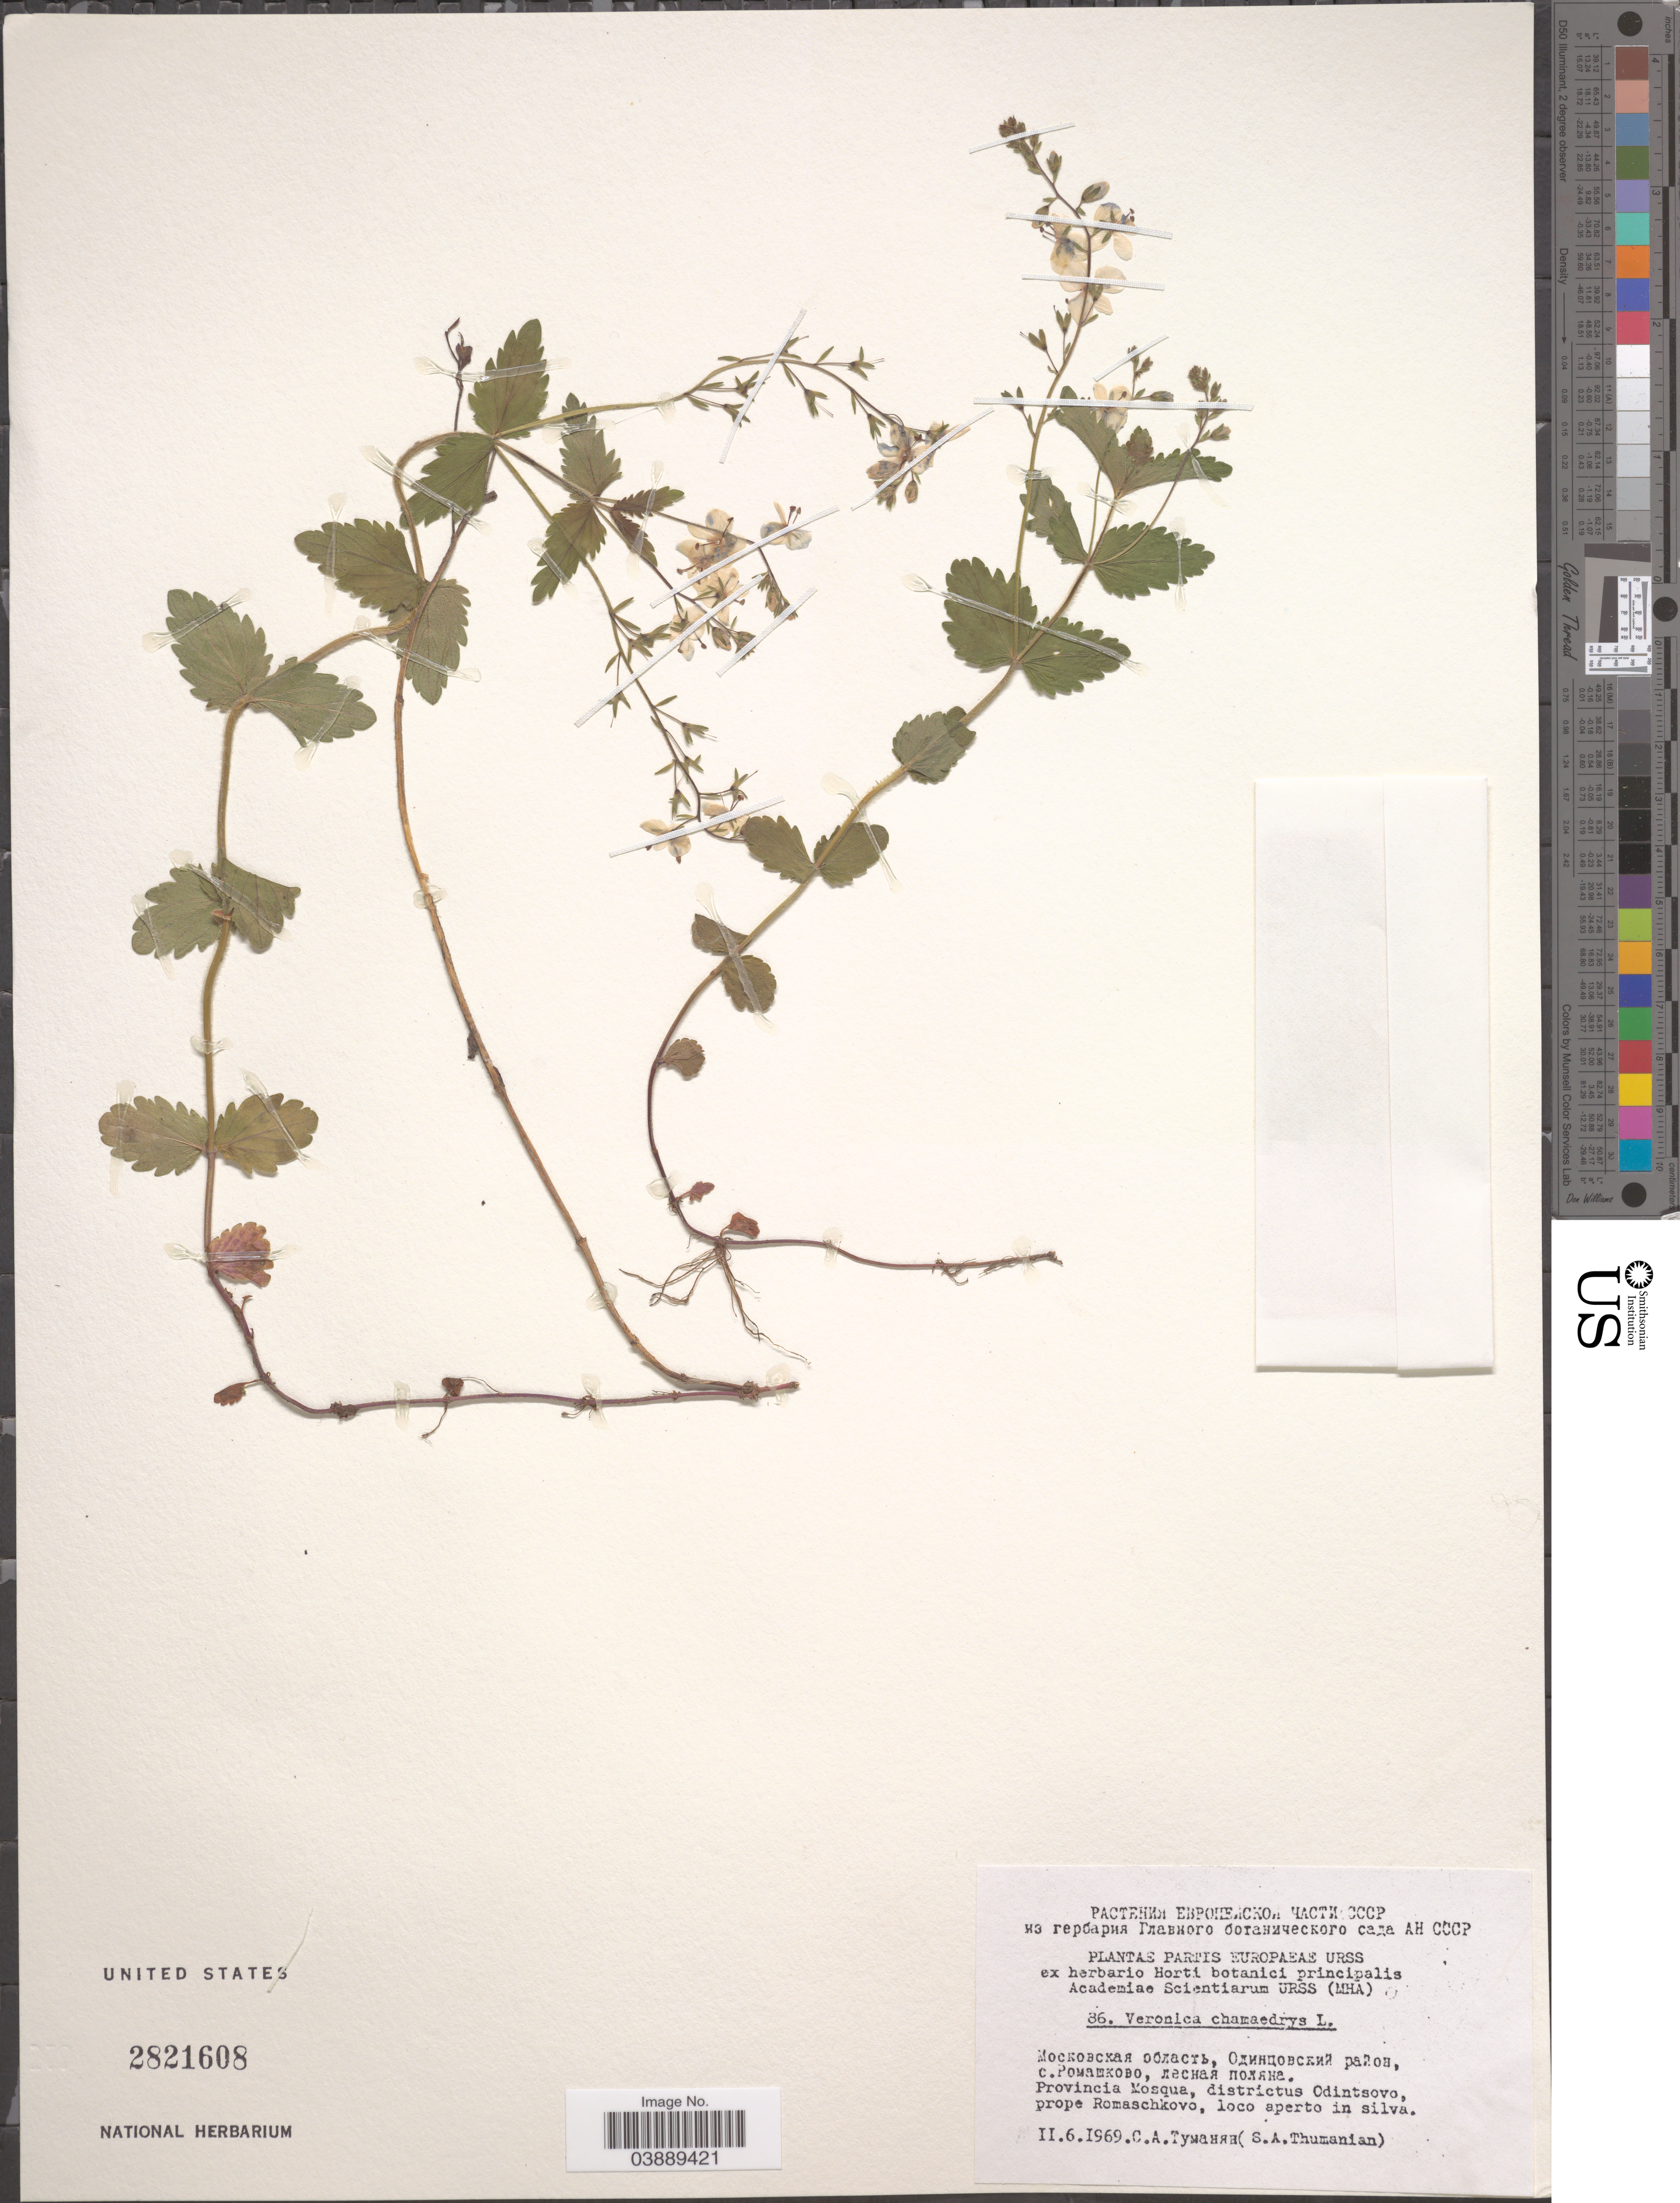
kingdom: Plantae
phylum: Tracheophyta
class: Magnoliopsida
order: Lamiales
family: Plantaginaceae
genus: Veronica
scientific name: Veronica officinalis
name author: L.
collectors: S. Thumanian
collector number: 86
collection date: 1969-02-06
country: Russian Federation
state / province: Moscow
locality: Provincia Mosqua, distríctus Odinsovo, prope Romaschkovo.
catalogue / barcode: US 2821608